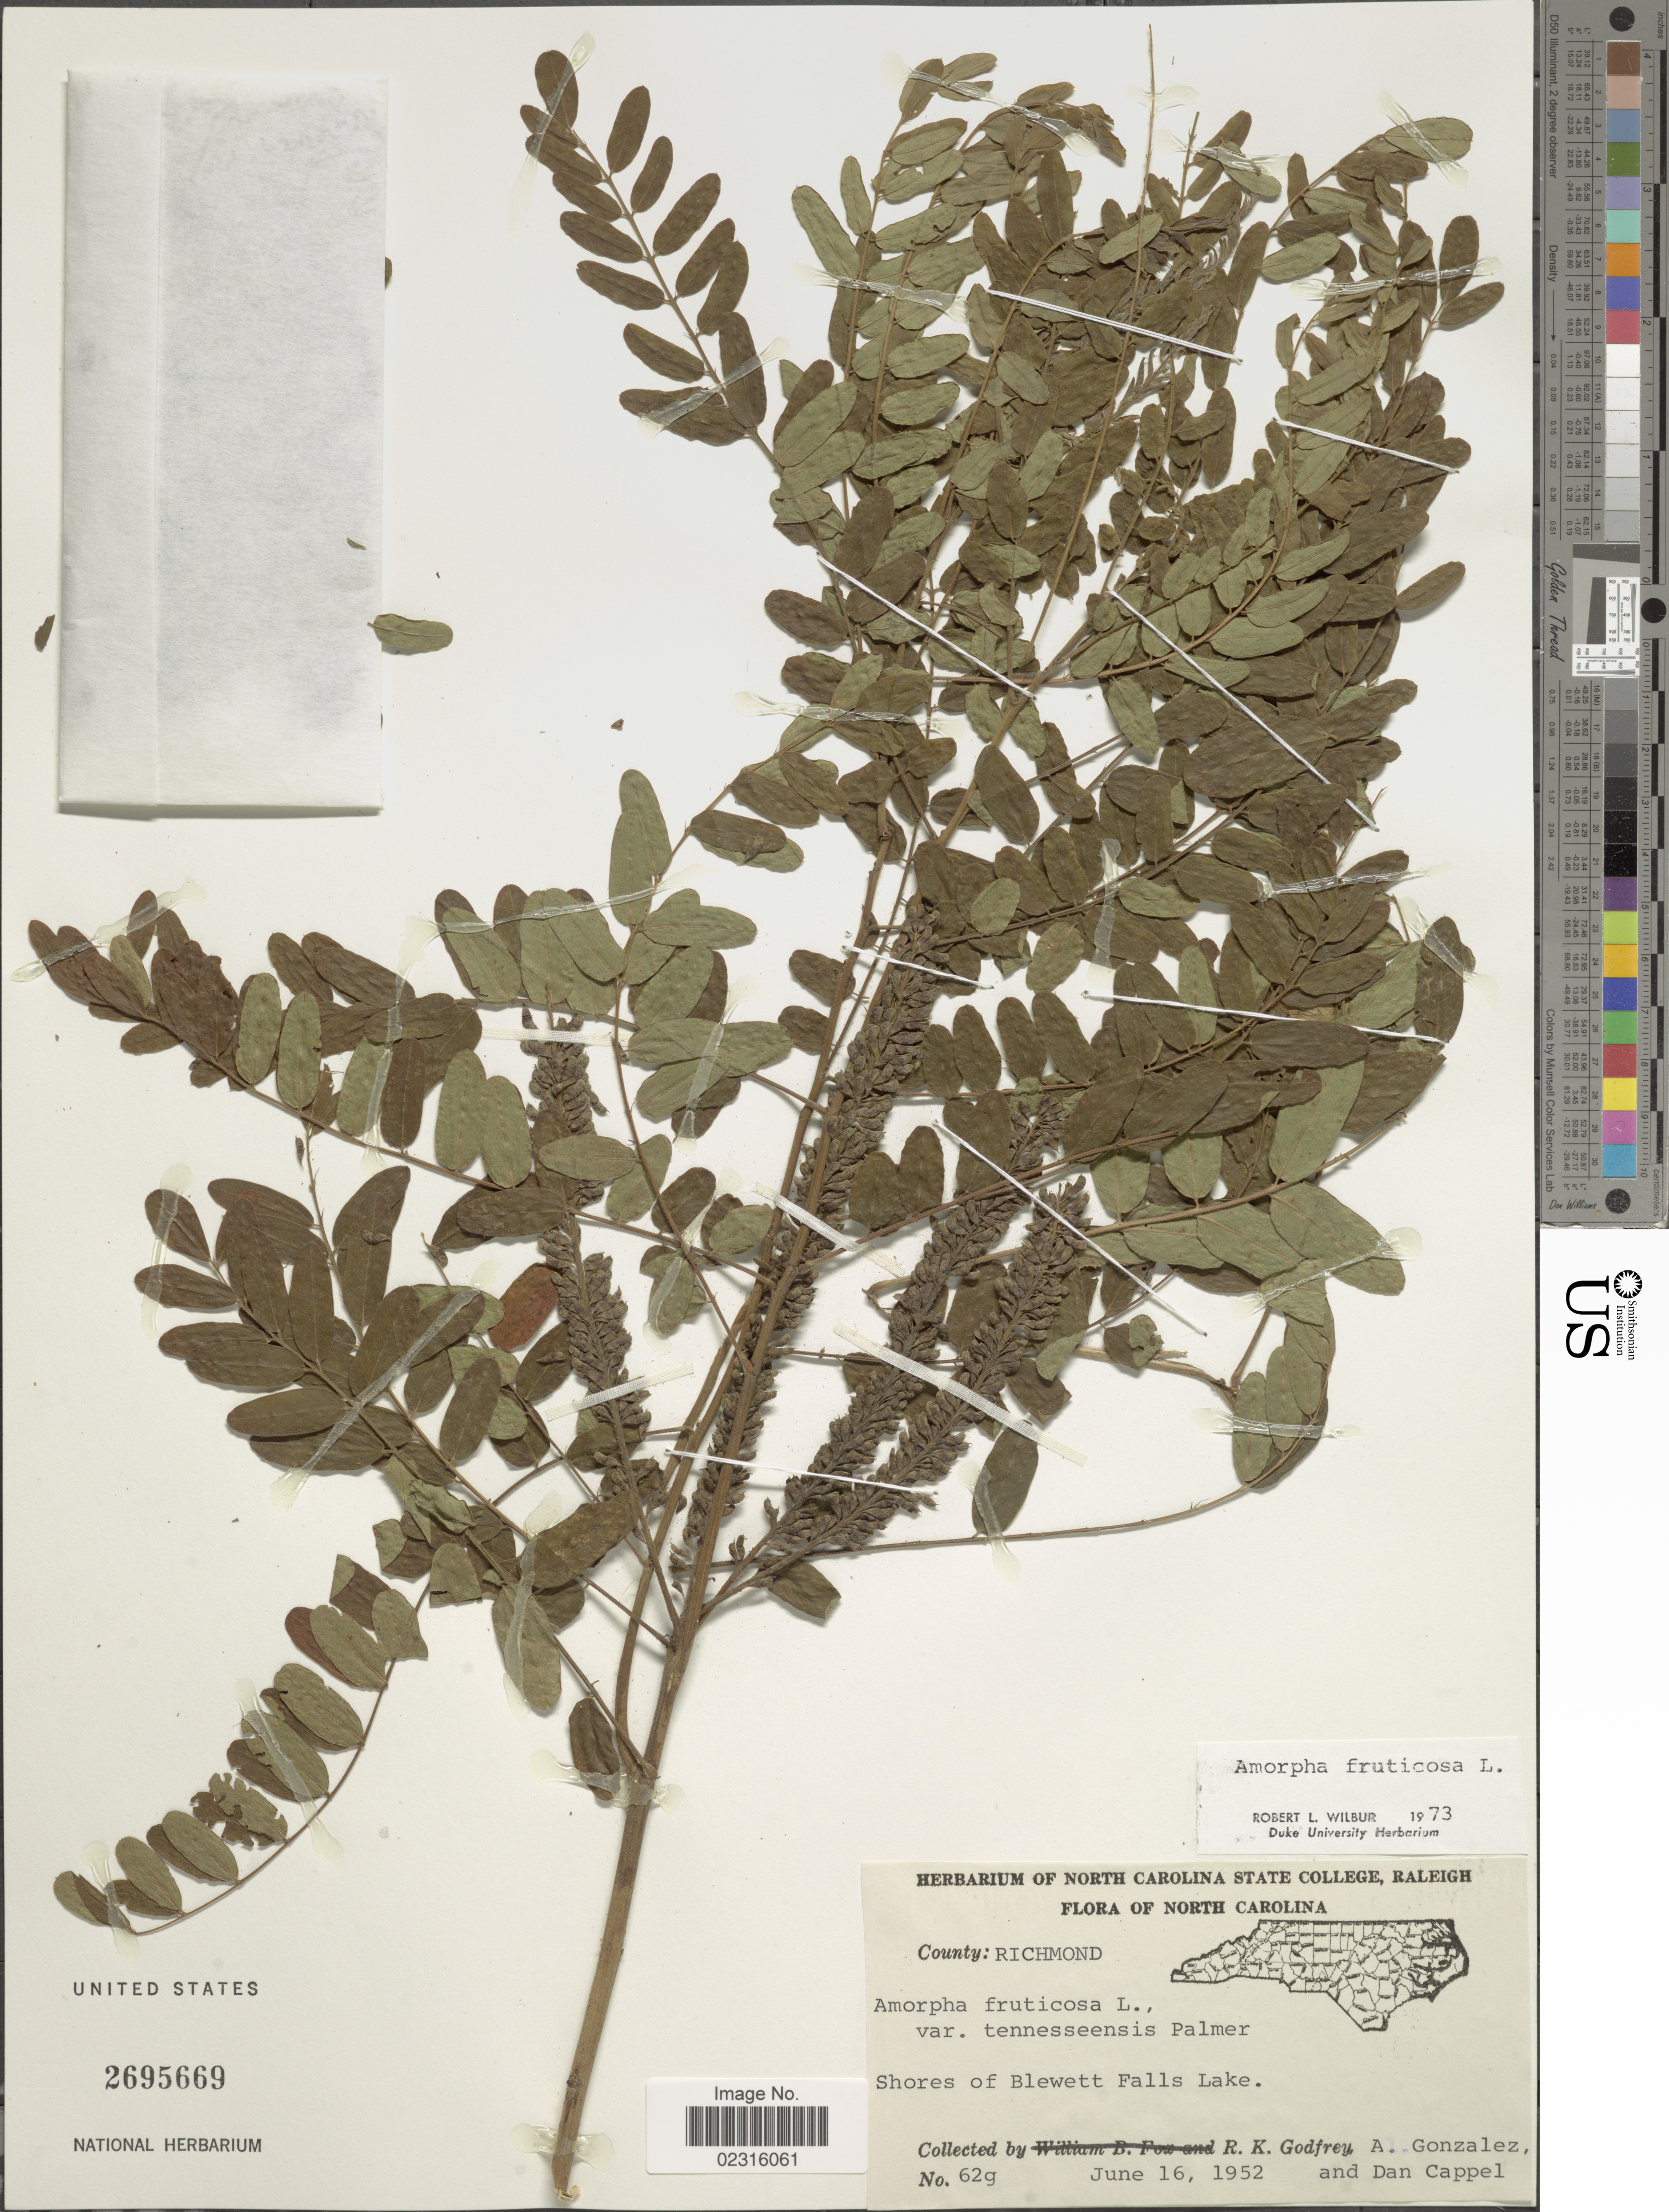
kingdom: Plantae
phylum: Tracheophyta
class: Magnoliopsida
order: Fabales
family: Fabaceae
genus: Amorpha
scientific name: Amorpha fruticosa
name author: L.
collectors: R. K. Godfrey, A. C. González & D. Cappel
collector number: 62g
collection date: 1952-06-16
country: United States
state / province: North Carolina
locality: County: Richmond, shores of Blewett Falls Lake.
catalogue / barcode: US 2695669